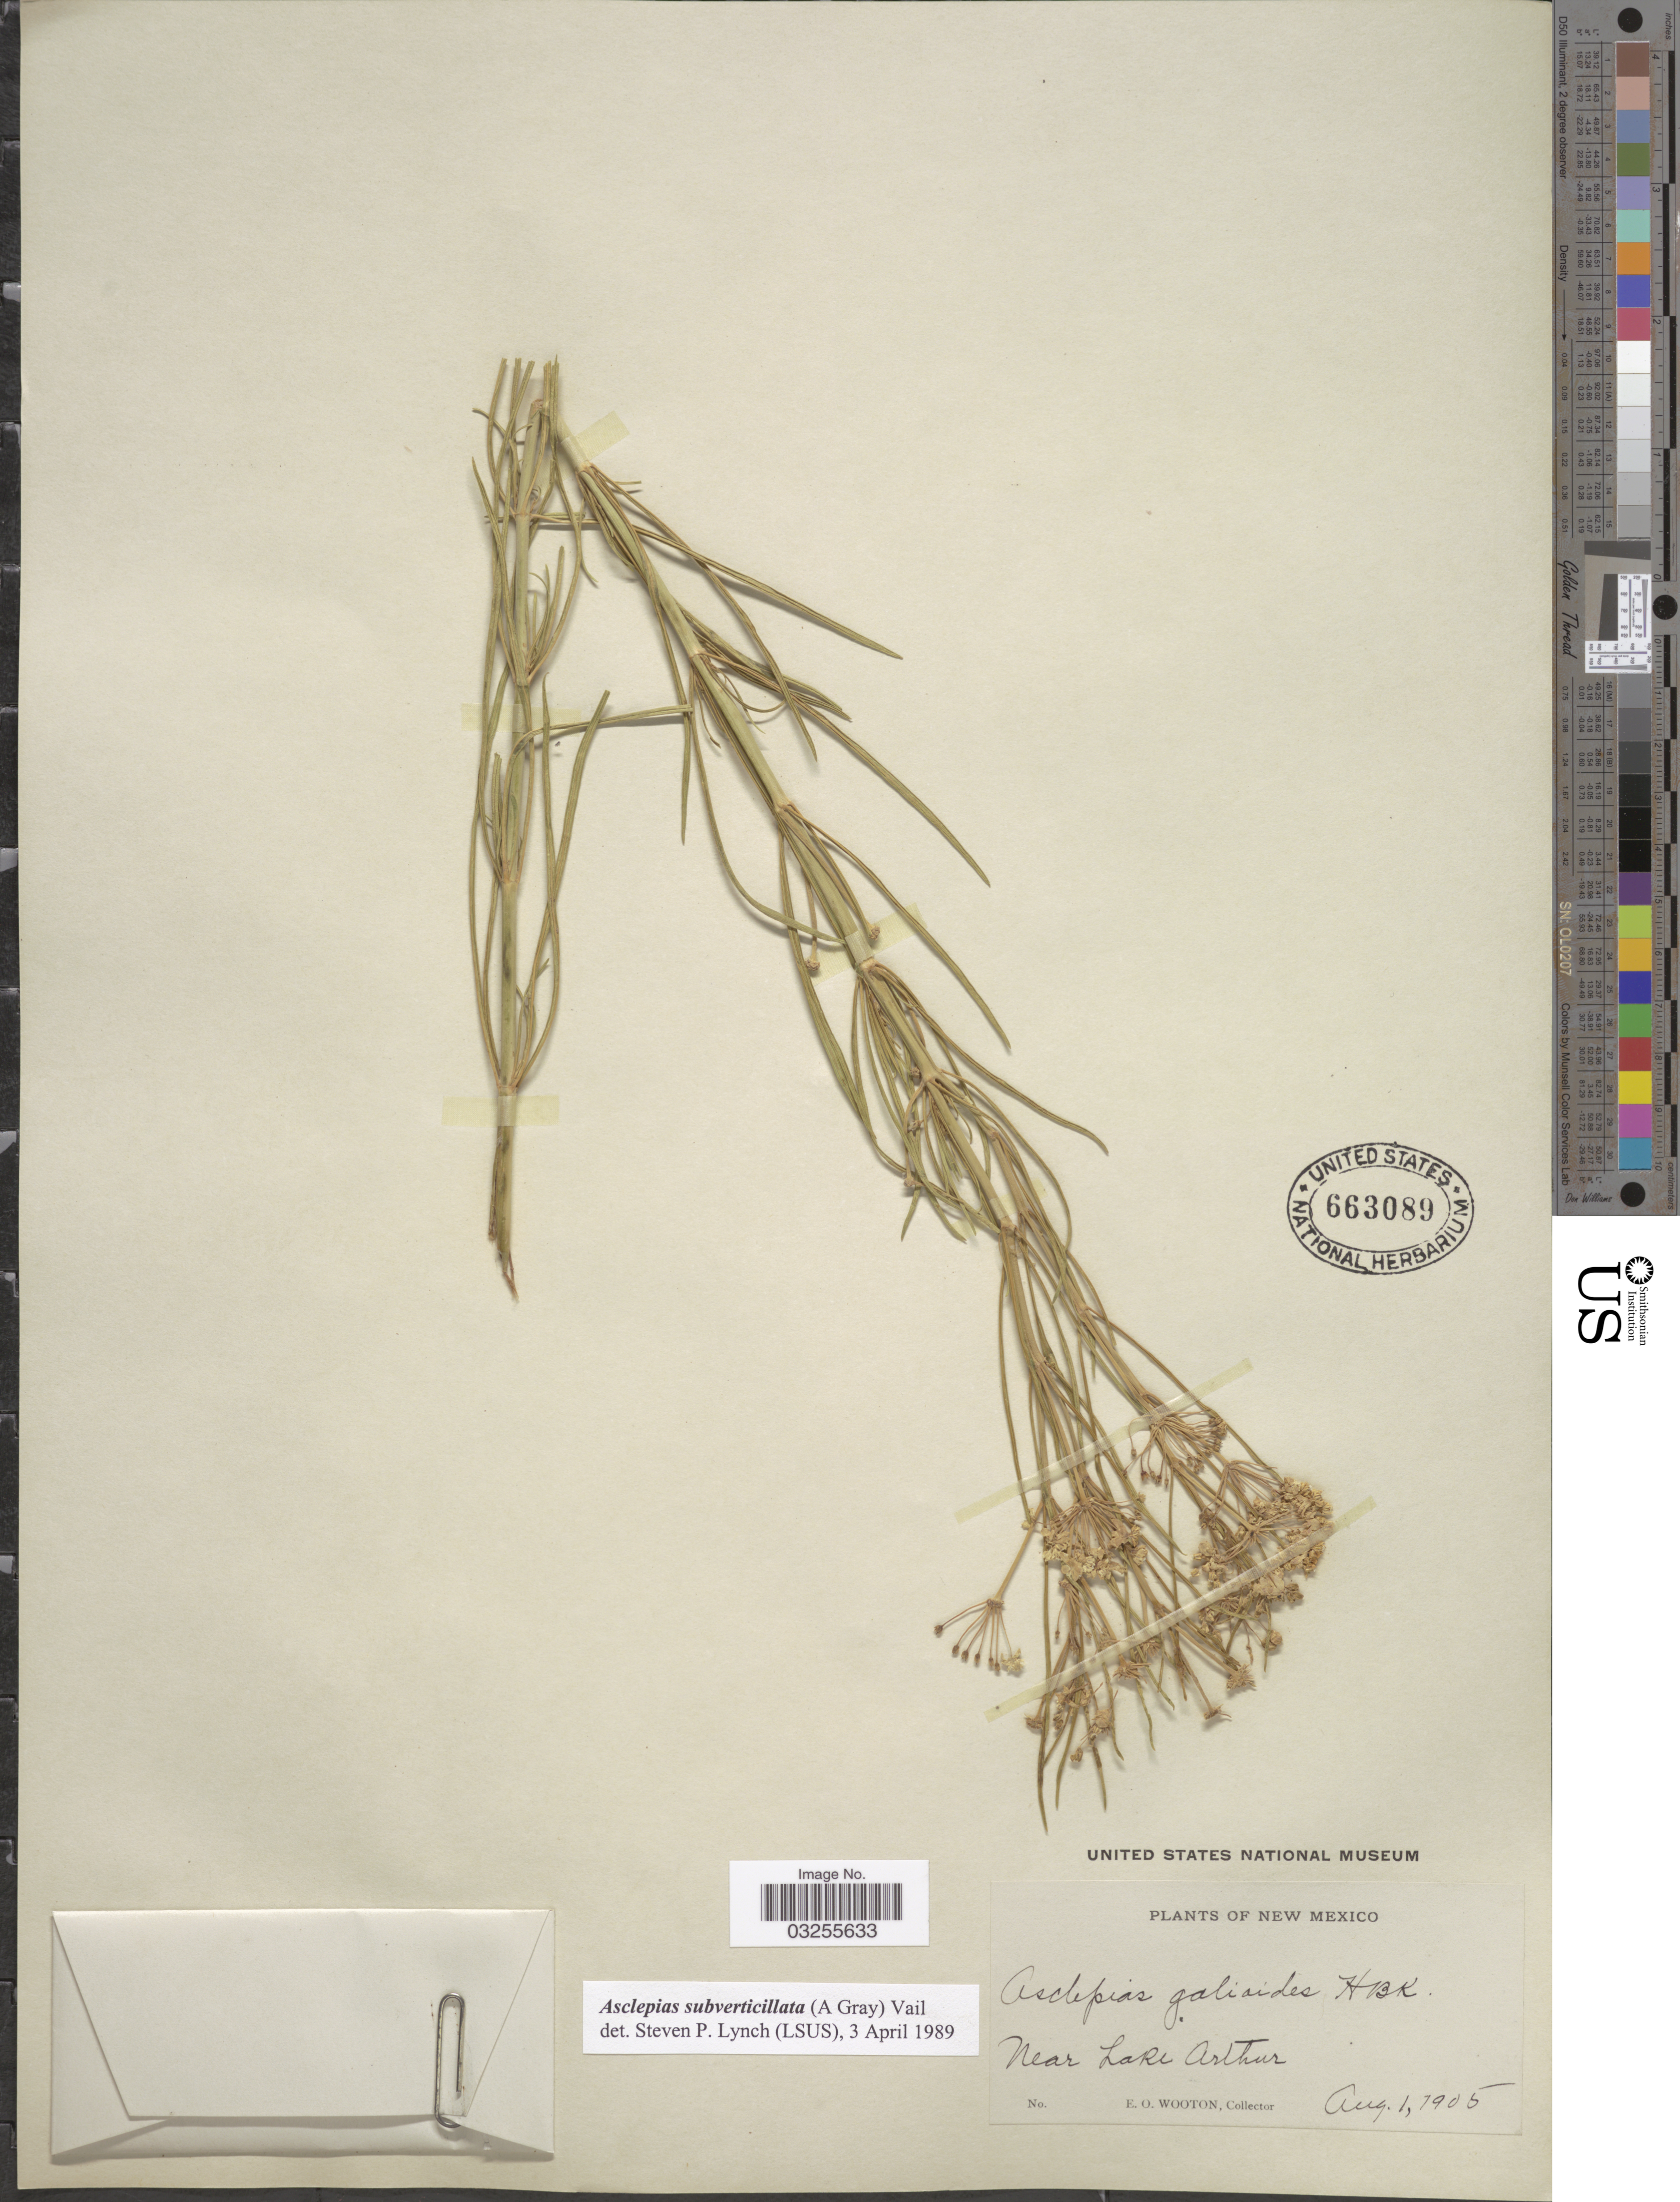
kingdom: Plantae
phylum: Tracheophyta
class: Magnoliopsida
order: Gentianales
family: Apocynaceae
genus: Asclepias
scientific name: Asclepias subverticillata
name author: (A. Gray) Vail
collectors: E. O. Wooton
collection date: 1905-08-01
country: United States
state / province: New Mexico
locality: Near Lake Arthur.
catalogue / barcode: US 663089